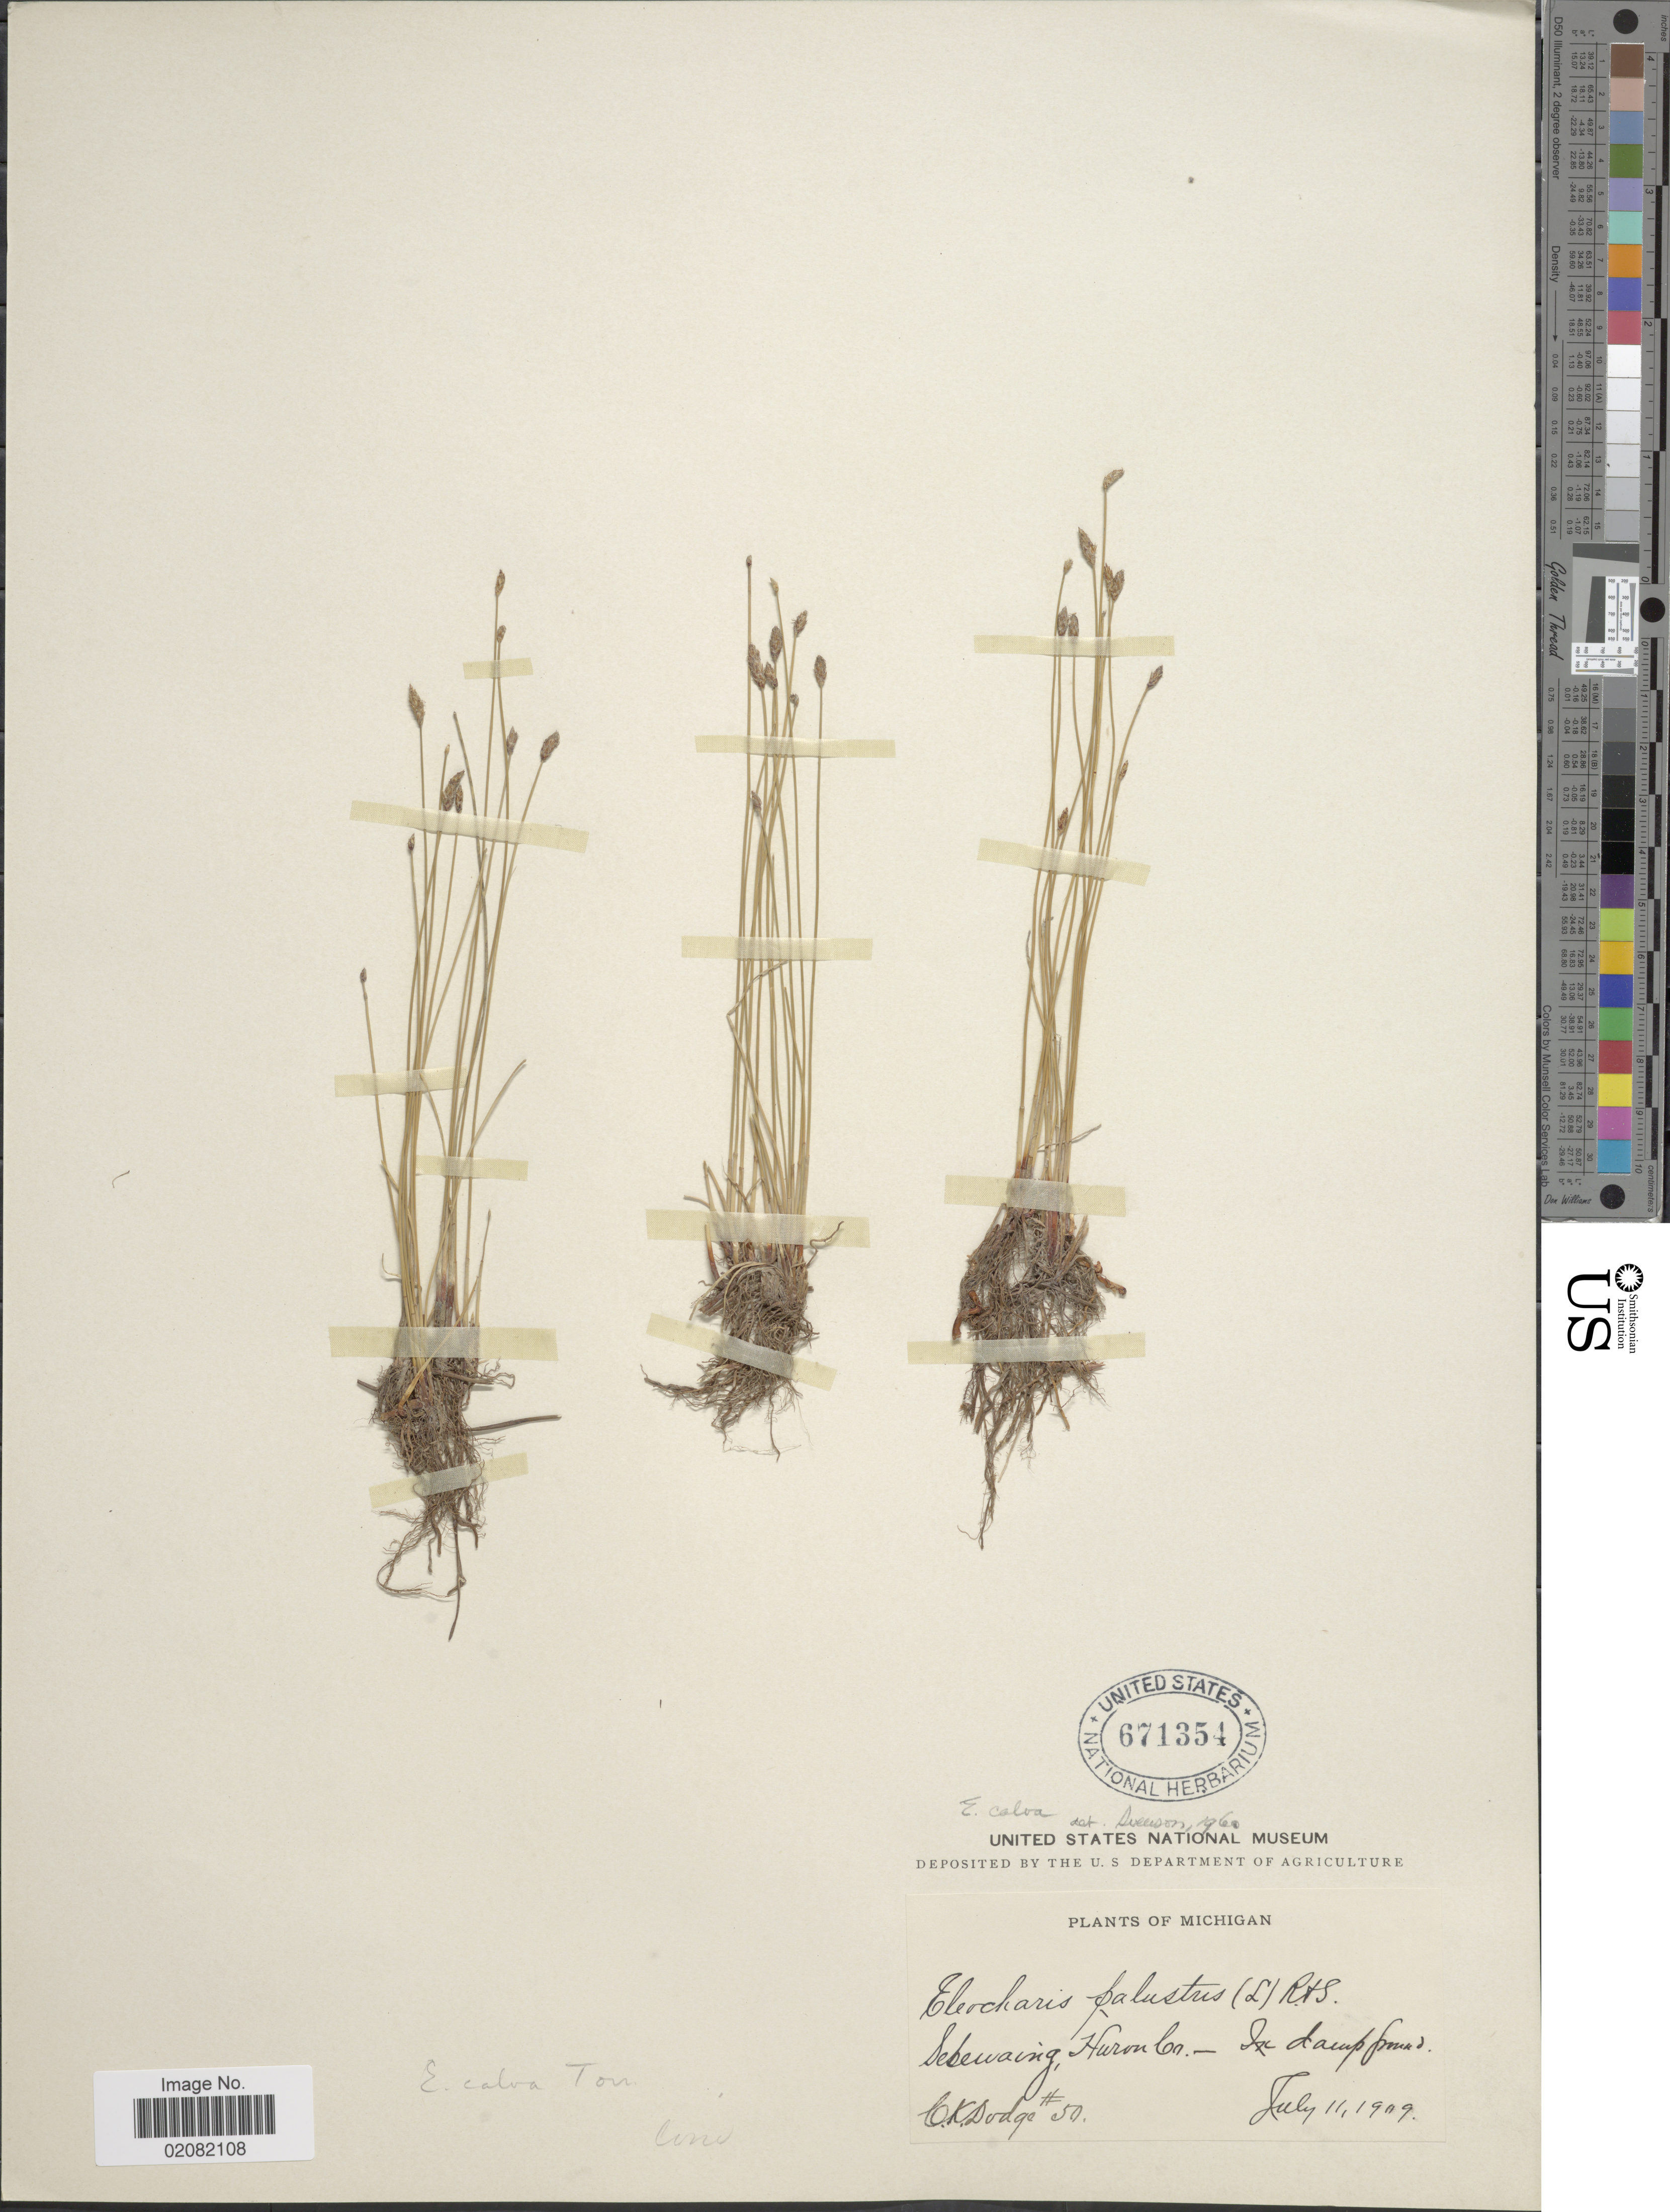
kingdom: Plantae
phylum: Tracheophyta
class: Liliopsida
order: Poales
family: Cyperaceae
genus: Eleocharis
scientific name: Eleocharis erythropoda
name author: Steud.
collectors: C. Dodge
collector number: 50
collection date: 1909-07-11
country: United States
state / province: Michigan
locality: Sebewaing, Huron Co - In damp ground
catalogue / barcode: US 671354